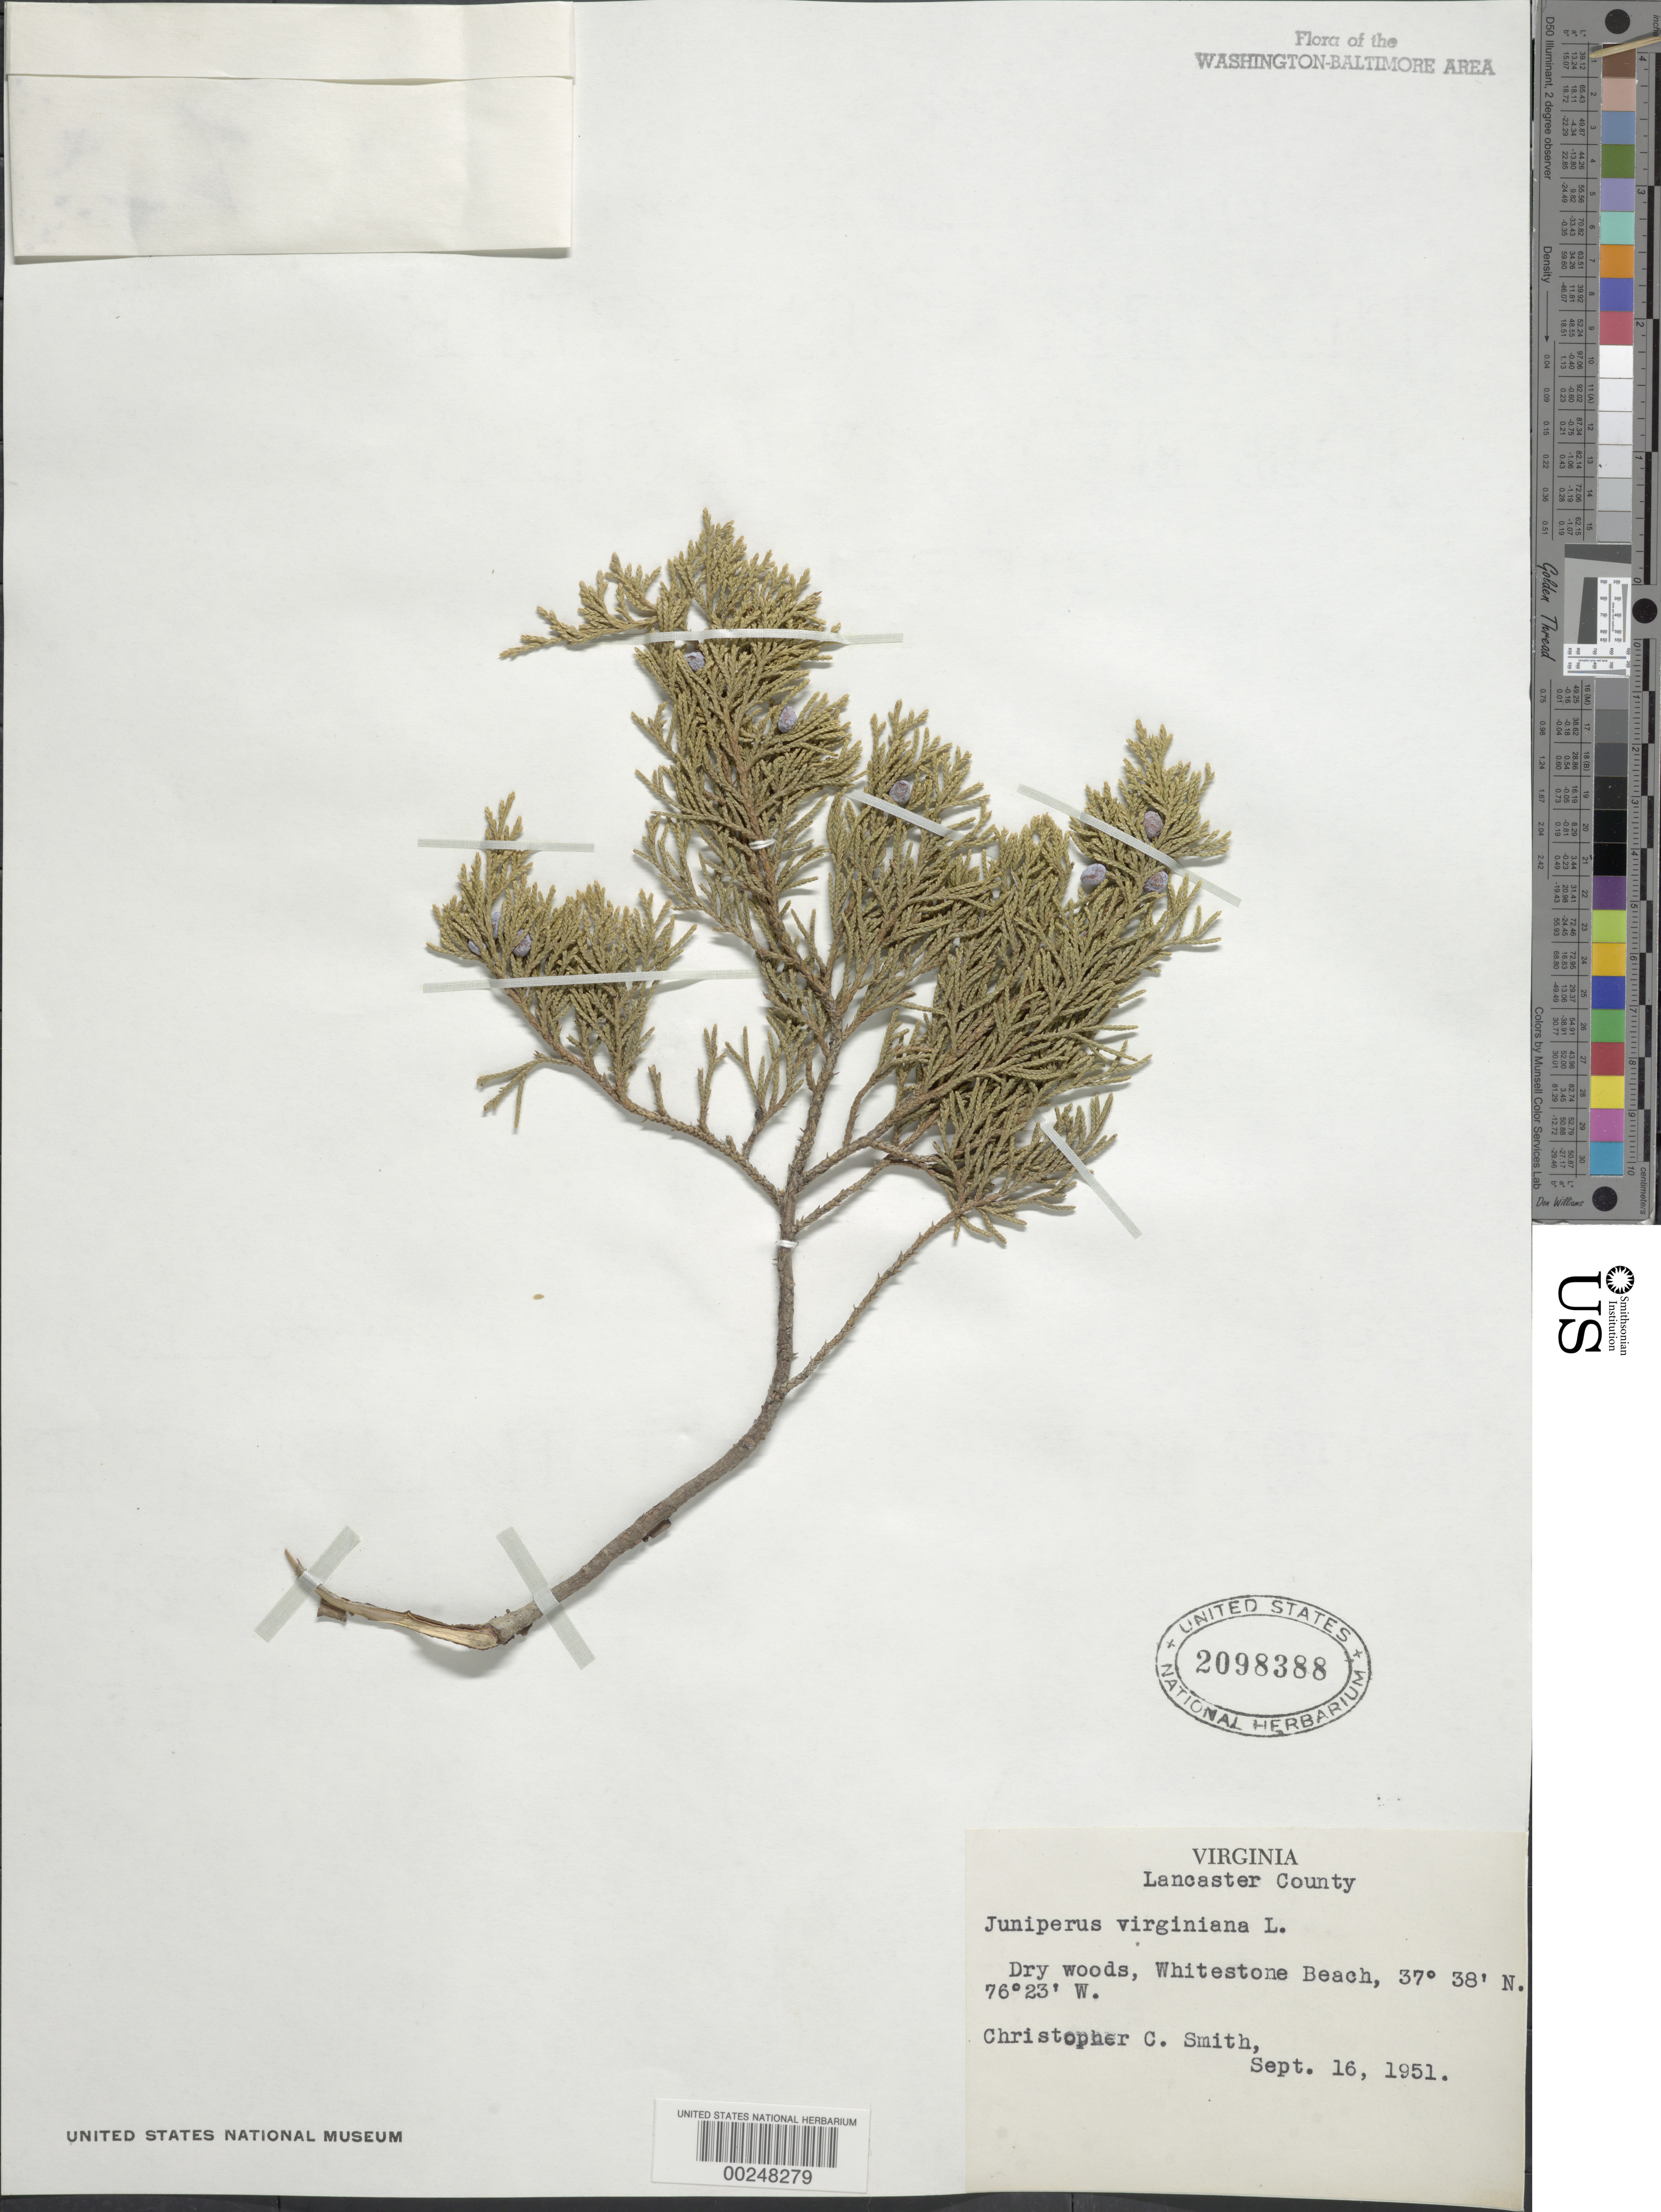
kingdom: Plantae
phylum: Tracheophyta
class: Pinopsida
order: Pinales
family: Cupressaceae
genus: Juniperus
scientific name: Juniperus virginiana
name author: L.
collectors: C. C. Smith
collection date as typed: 16 Sep 1951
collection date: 1951-09-16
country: United States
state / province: Virginia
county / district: Lancaster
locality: Whitestone Beach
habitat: Dry woods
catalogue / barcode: US 2098388